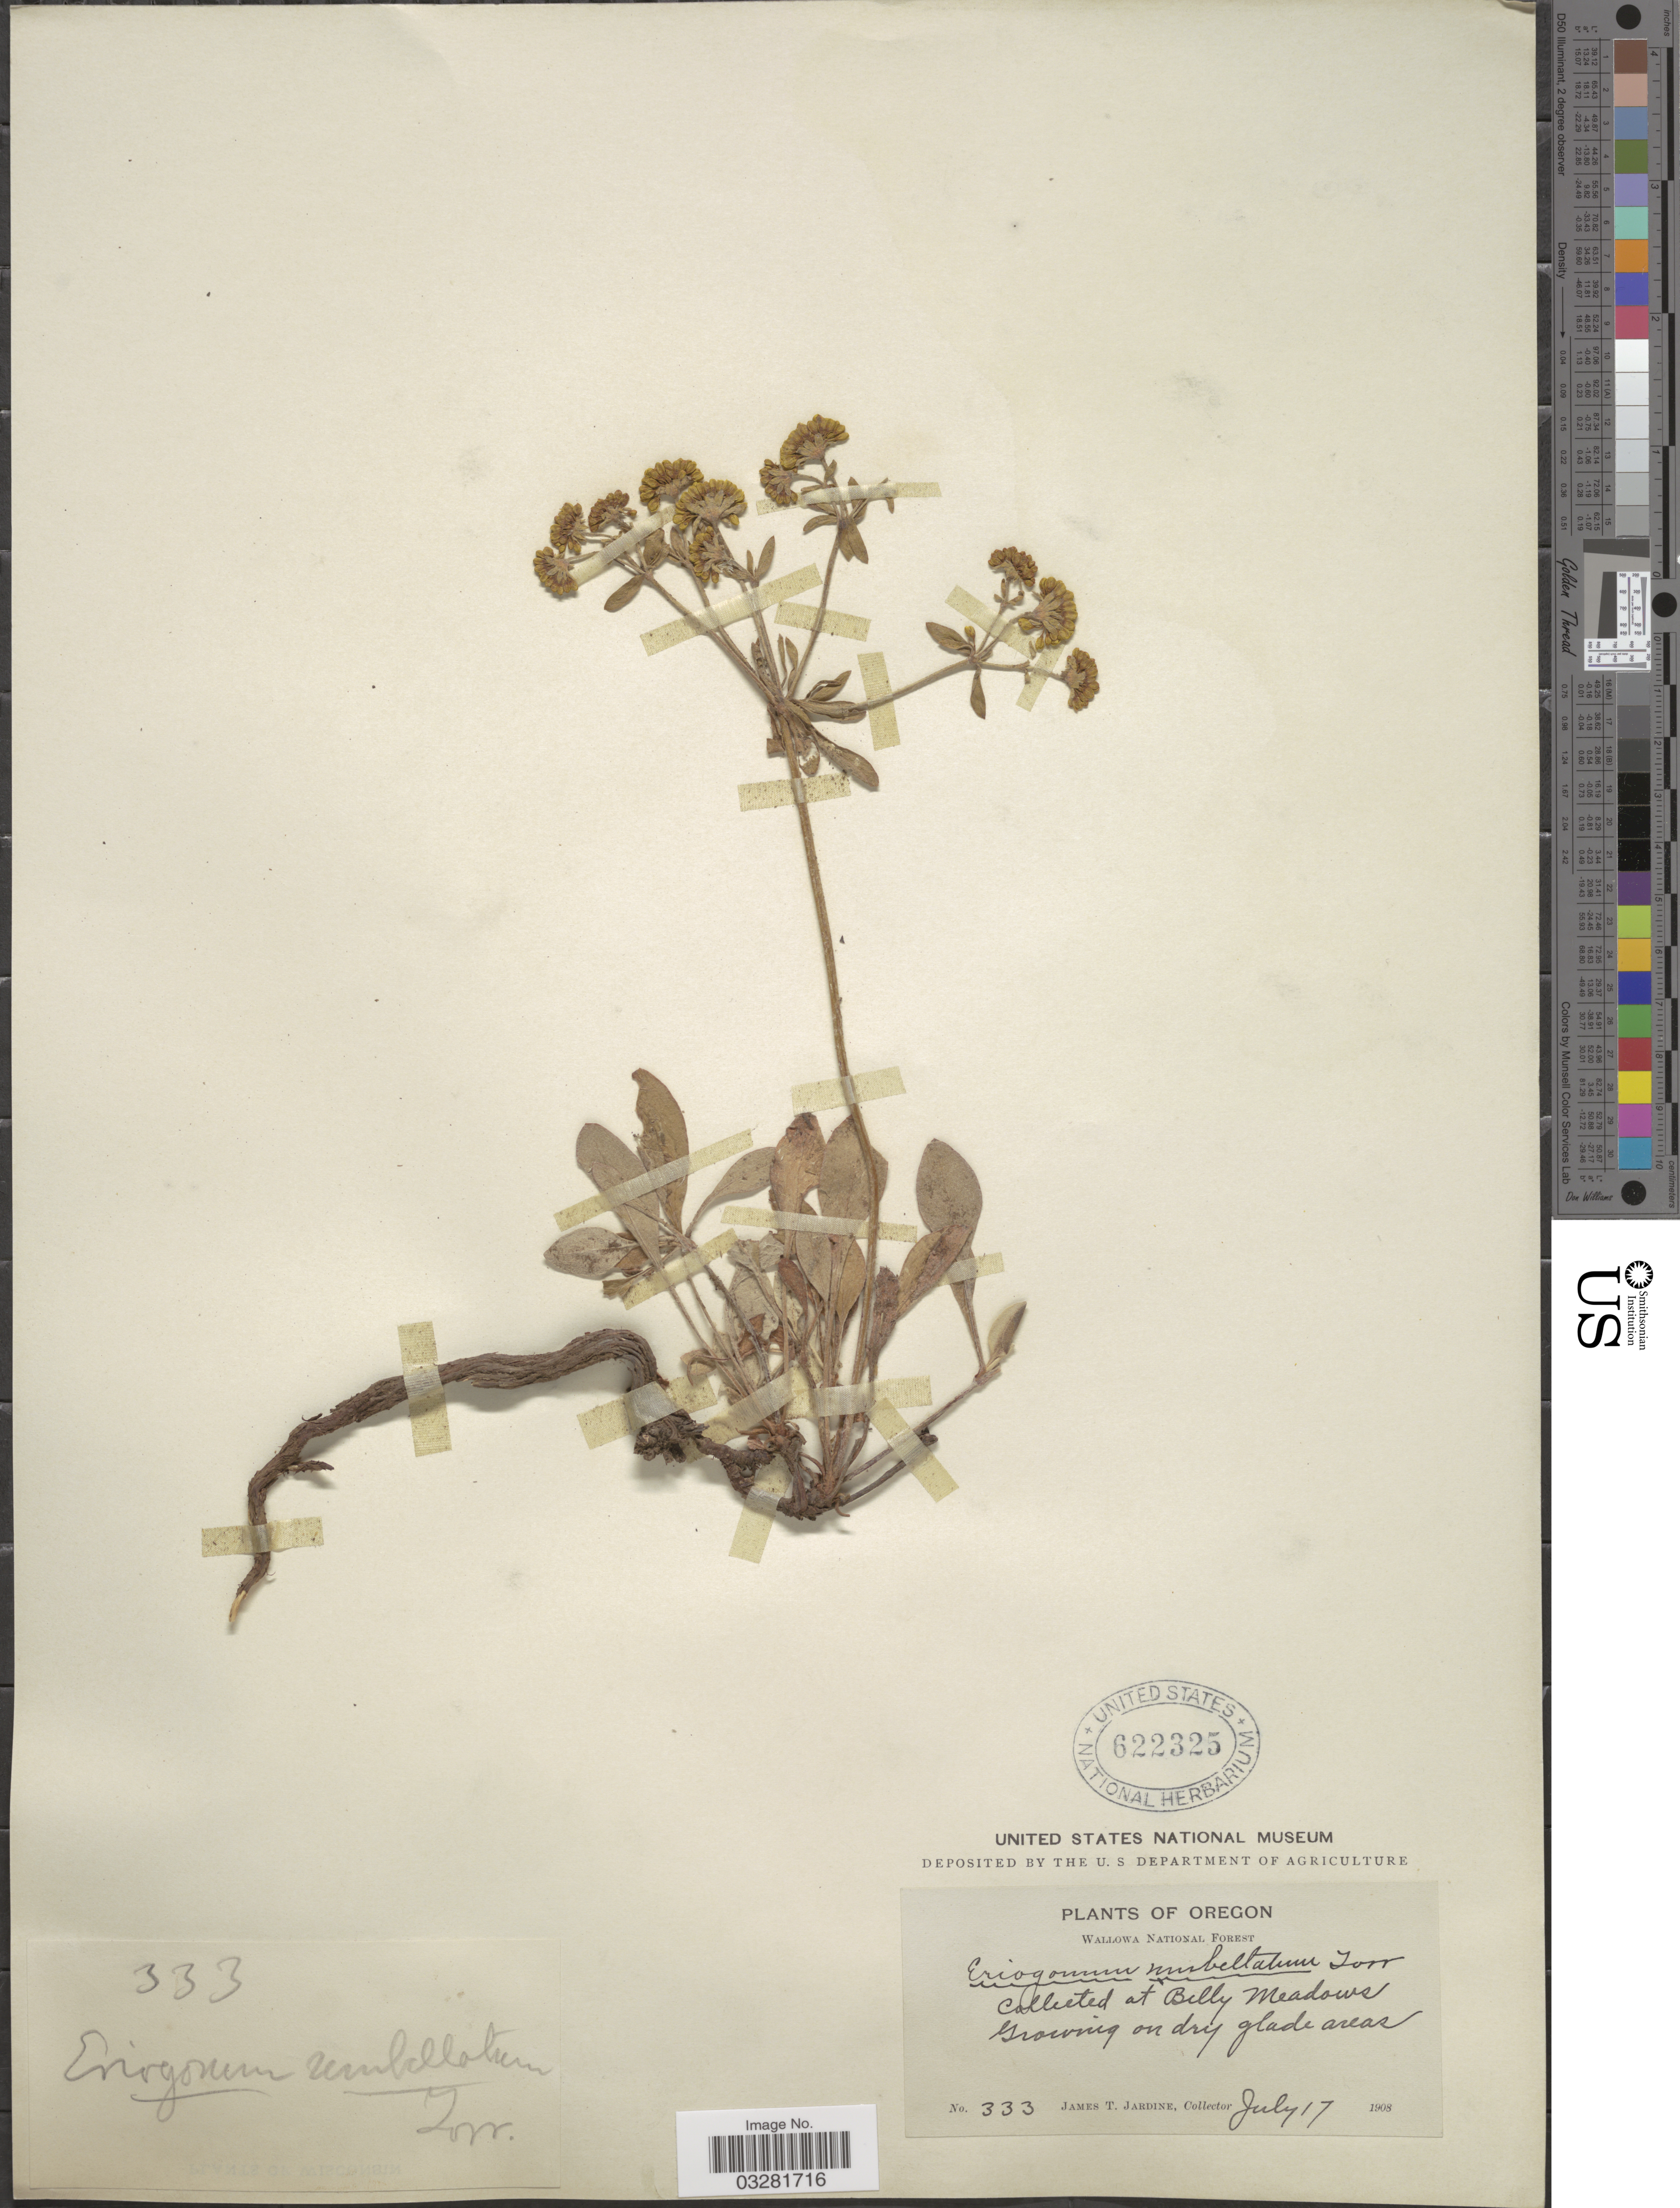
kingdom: Plantae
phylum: Tracheophyta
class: Magnoliopsida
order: Caryophyllales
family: Polygonaceae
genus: Eriogonum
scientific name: Eriogonum umbellatum var. stellatum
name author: (Benth.) M.E. Jones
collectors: J. T. Jardine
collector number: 333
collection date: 1908-07-17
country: United States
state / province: Oregon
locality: Wallowa National Forest. Belly meadows. Growing on dry glade areas.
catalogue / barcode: US 622325